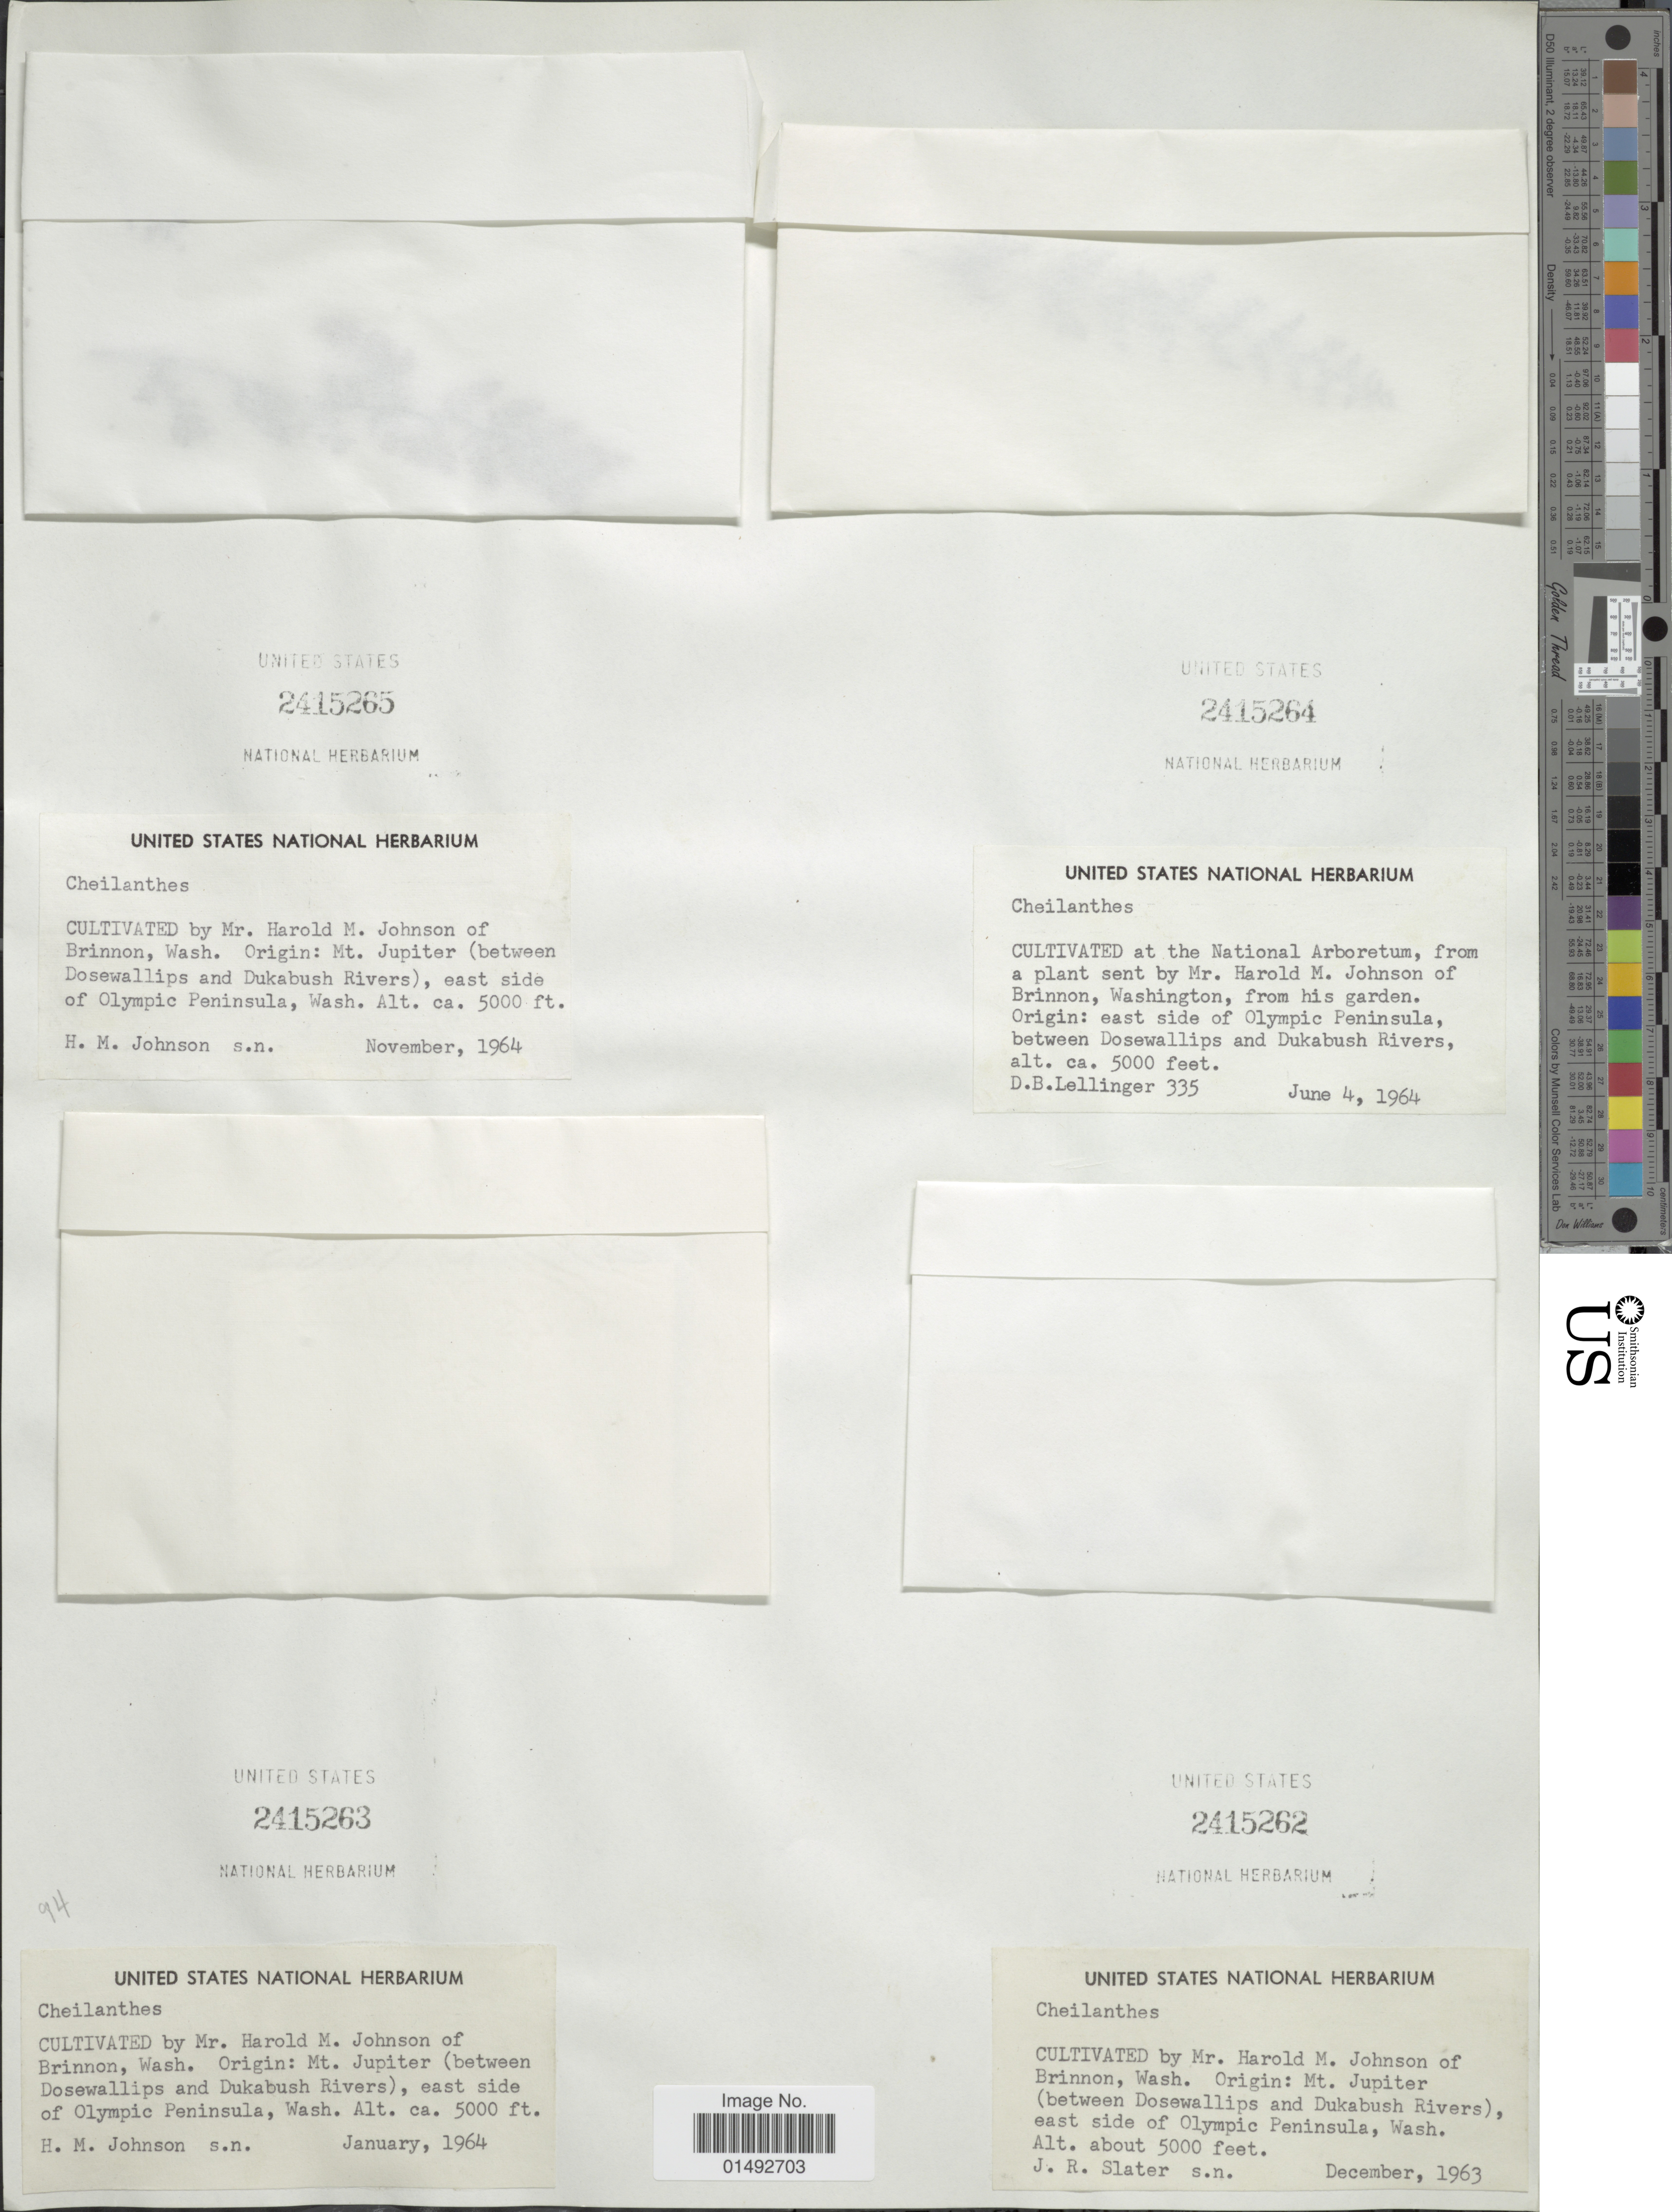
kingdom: Plantae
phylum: Tracheophyta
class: Polypodiopsida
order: Polypodiales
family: Pteridaceae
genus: Myriopteris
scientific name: Myriopteris sp.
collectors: D. B. Lellinger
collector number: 335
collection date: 1964-06-04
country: United States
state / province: District of Columbia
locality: Cultivated at the National Arboretum, from a plant sent by Mr. harold M. Johnson of Brinnon, Washington, from his garden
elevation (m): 1524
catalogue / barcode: US 2415264-3